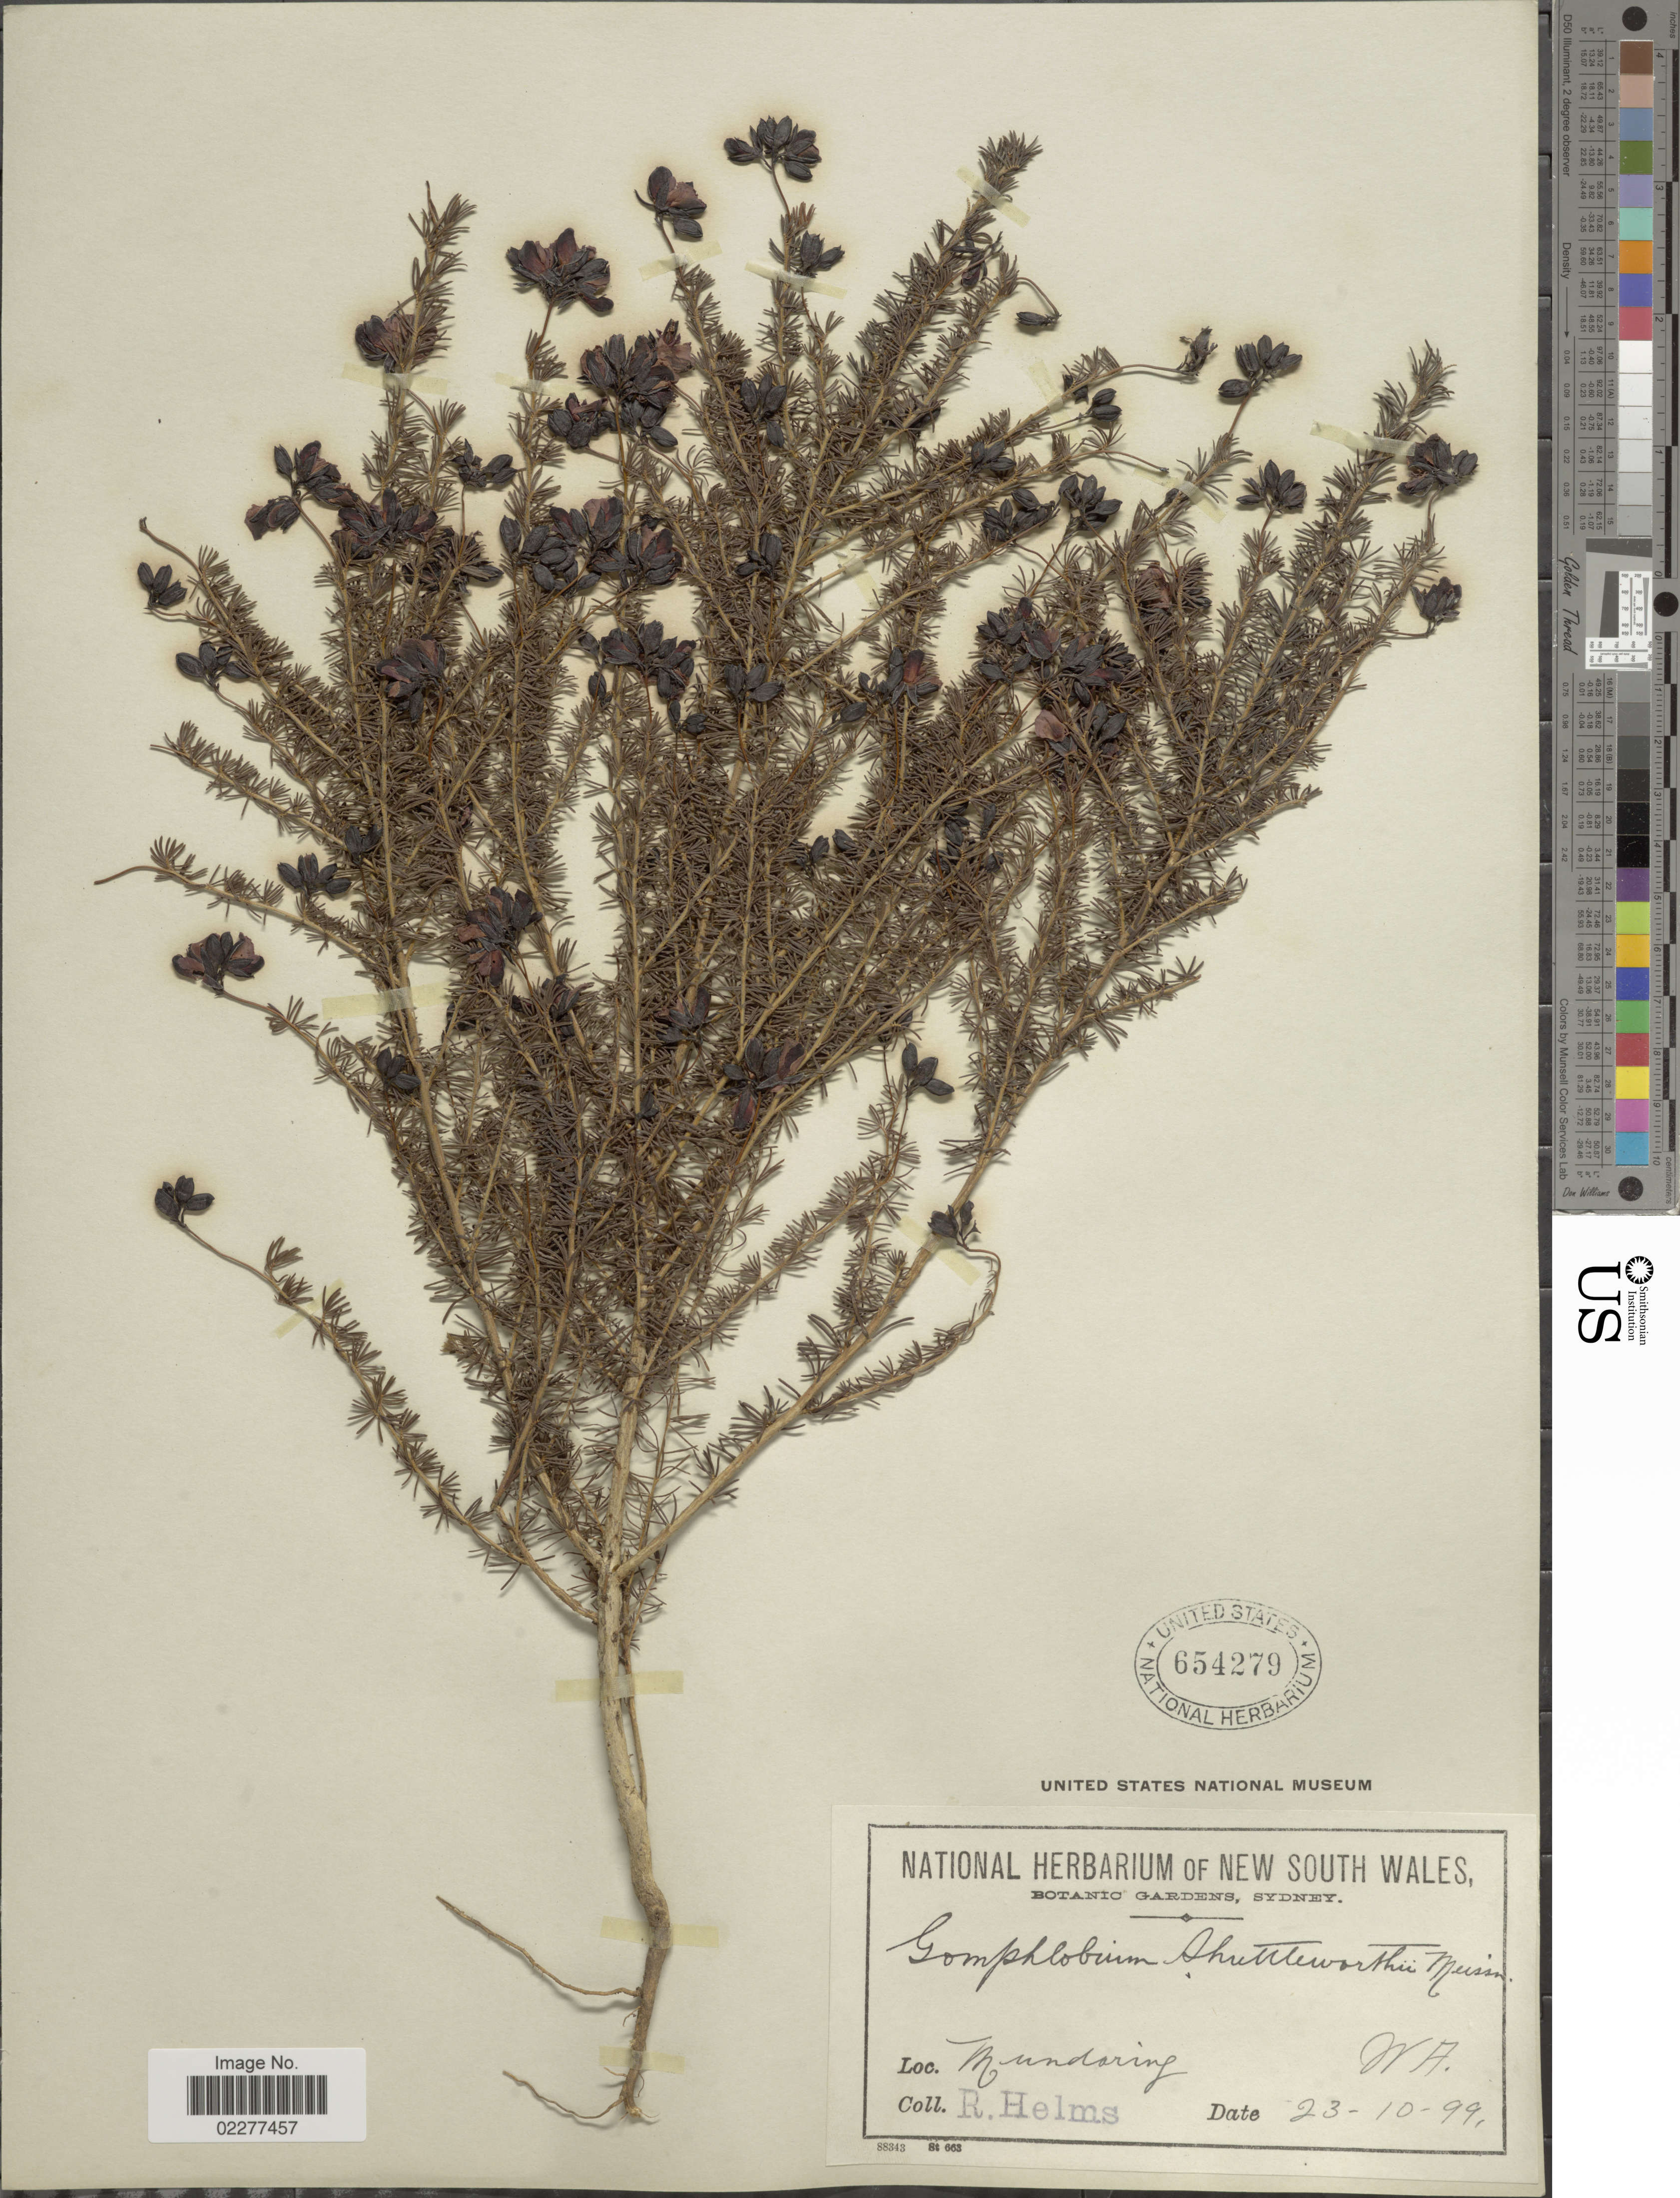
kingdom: Plantae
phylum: Tracheophyta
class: Magnoliopsida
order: Fabales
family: Fabaceae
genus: Gompholobium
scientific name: Gompholobium shuttleworthii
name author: Meisn.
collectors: R. Helms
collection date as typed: Transcribed d/m/y: 23/10/99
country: Australia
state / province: Western Australia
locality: Mundaring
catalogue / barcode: US 654279